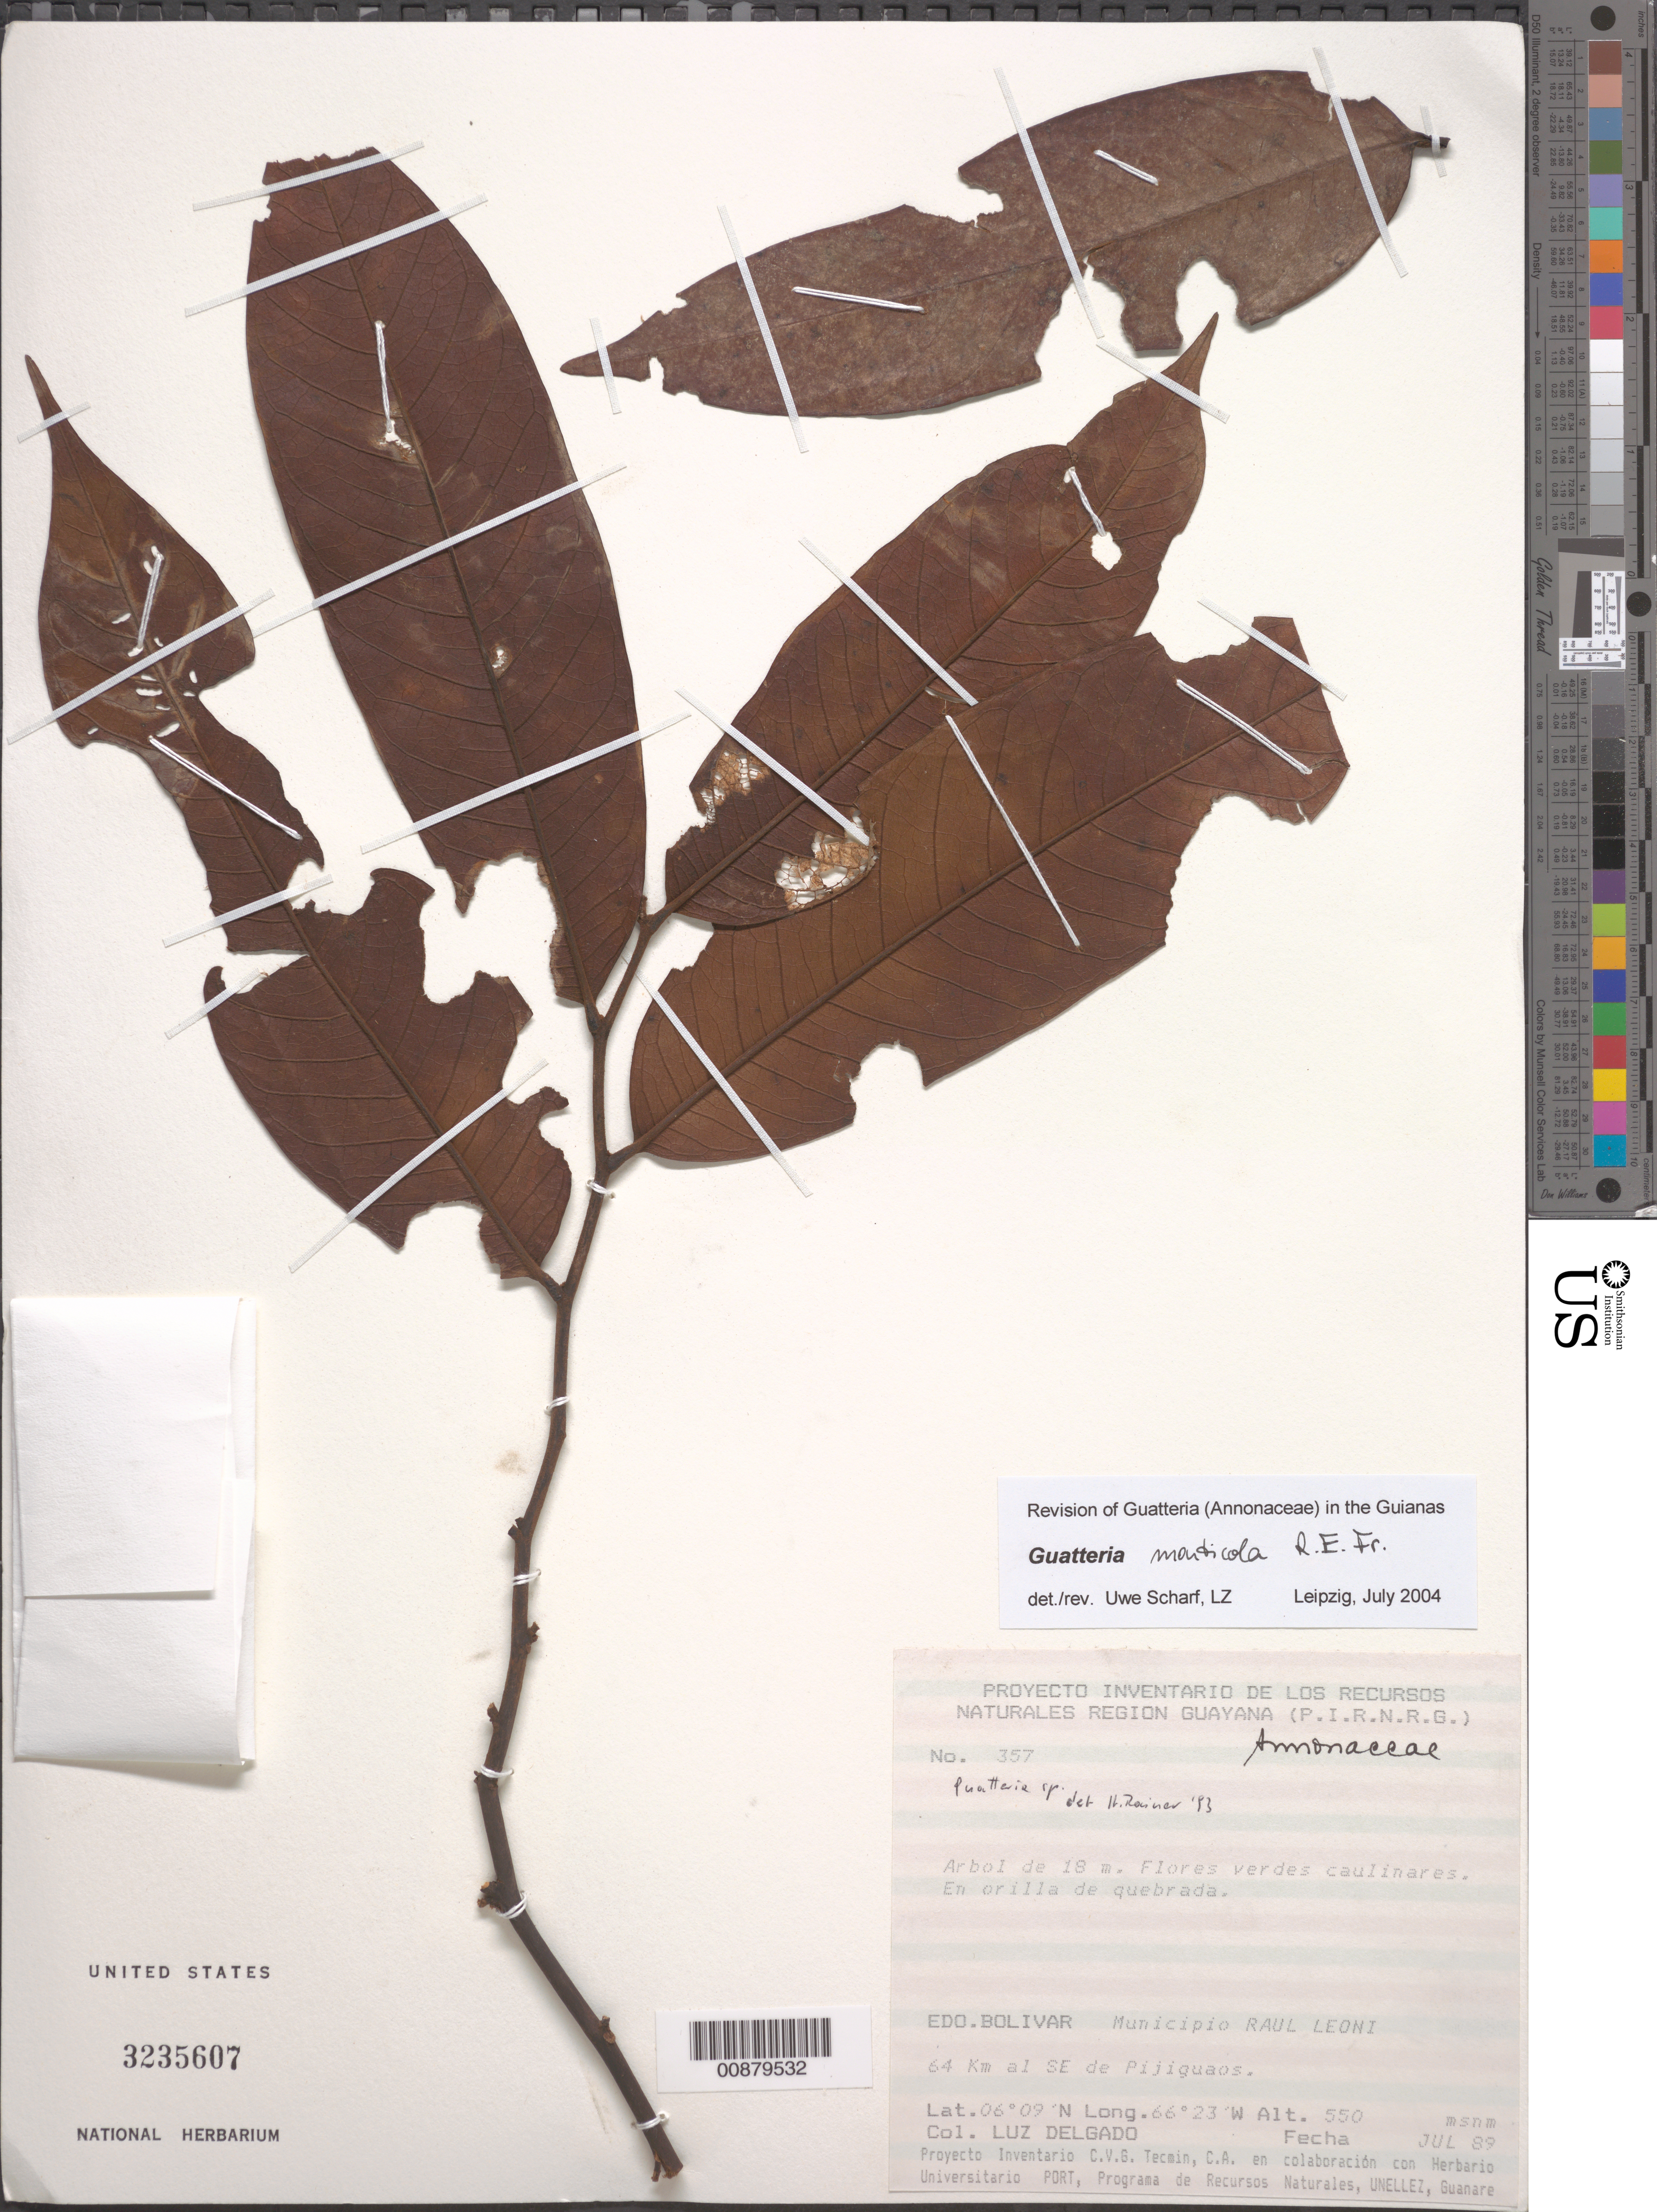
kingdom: Plantae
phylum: Tracheophyta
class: Magnoliopsida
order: Magnoliales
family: Annonaceae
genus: Guatteria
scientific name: Guatteria monticola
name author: R.E. Fr.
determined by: Scharf, U.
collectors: L. Delgado V.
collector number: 357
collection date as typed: Jul-89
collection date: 1989-07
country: Venezuela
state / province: Bolívar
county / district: Angostura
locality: Mun. Raúl Leoni [=Angostura], 64 km SE de Pijiguaos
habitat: Orilla de quebrada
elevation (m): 550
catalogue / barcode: US 3235607